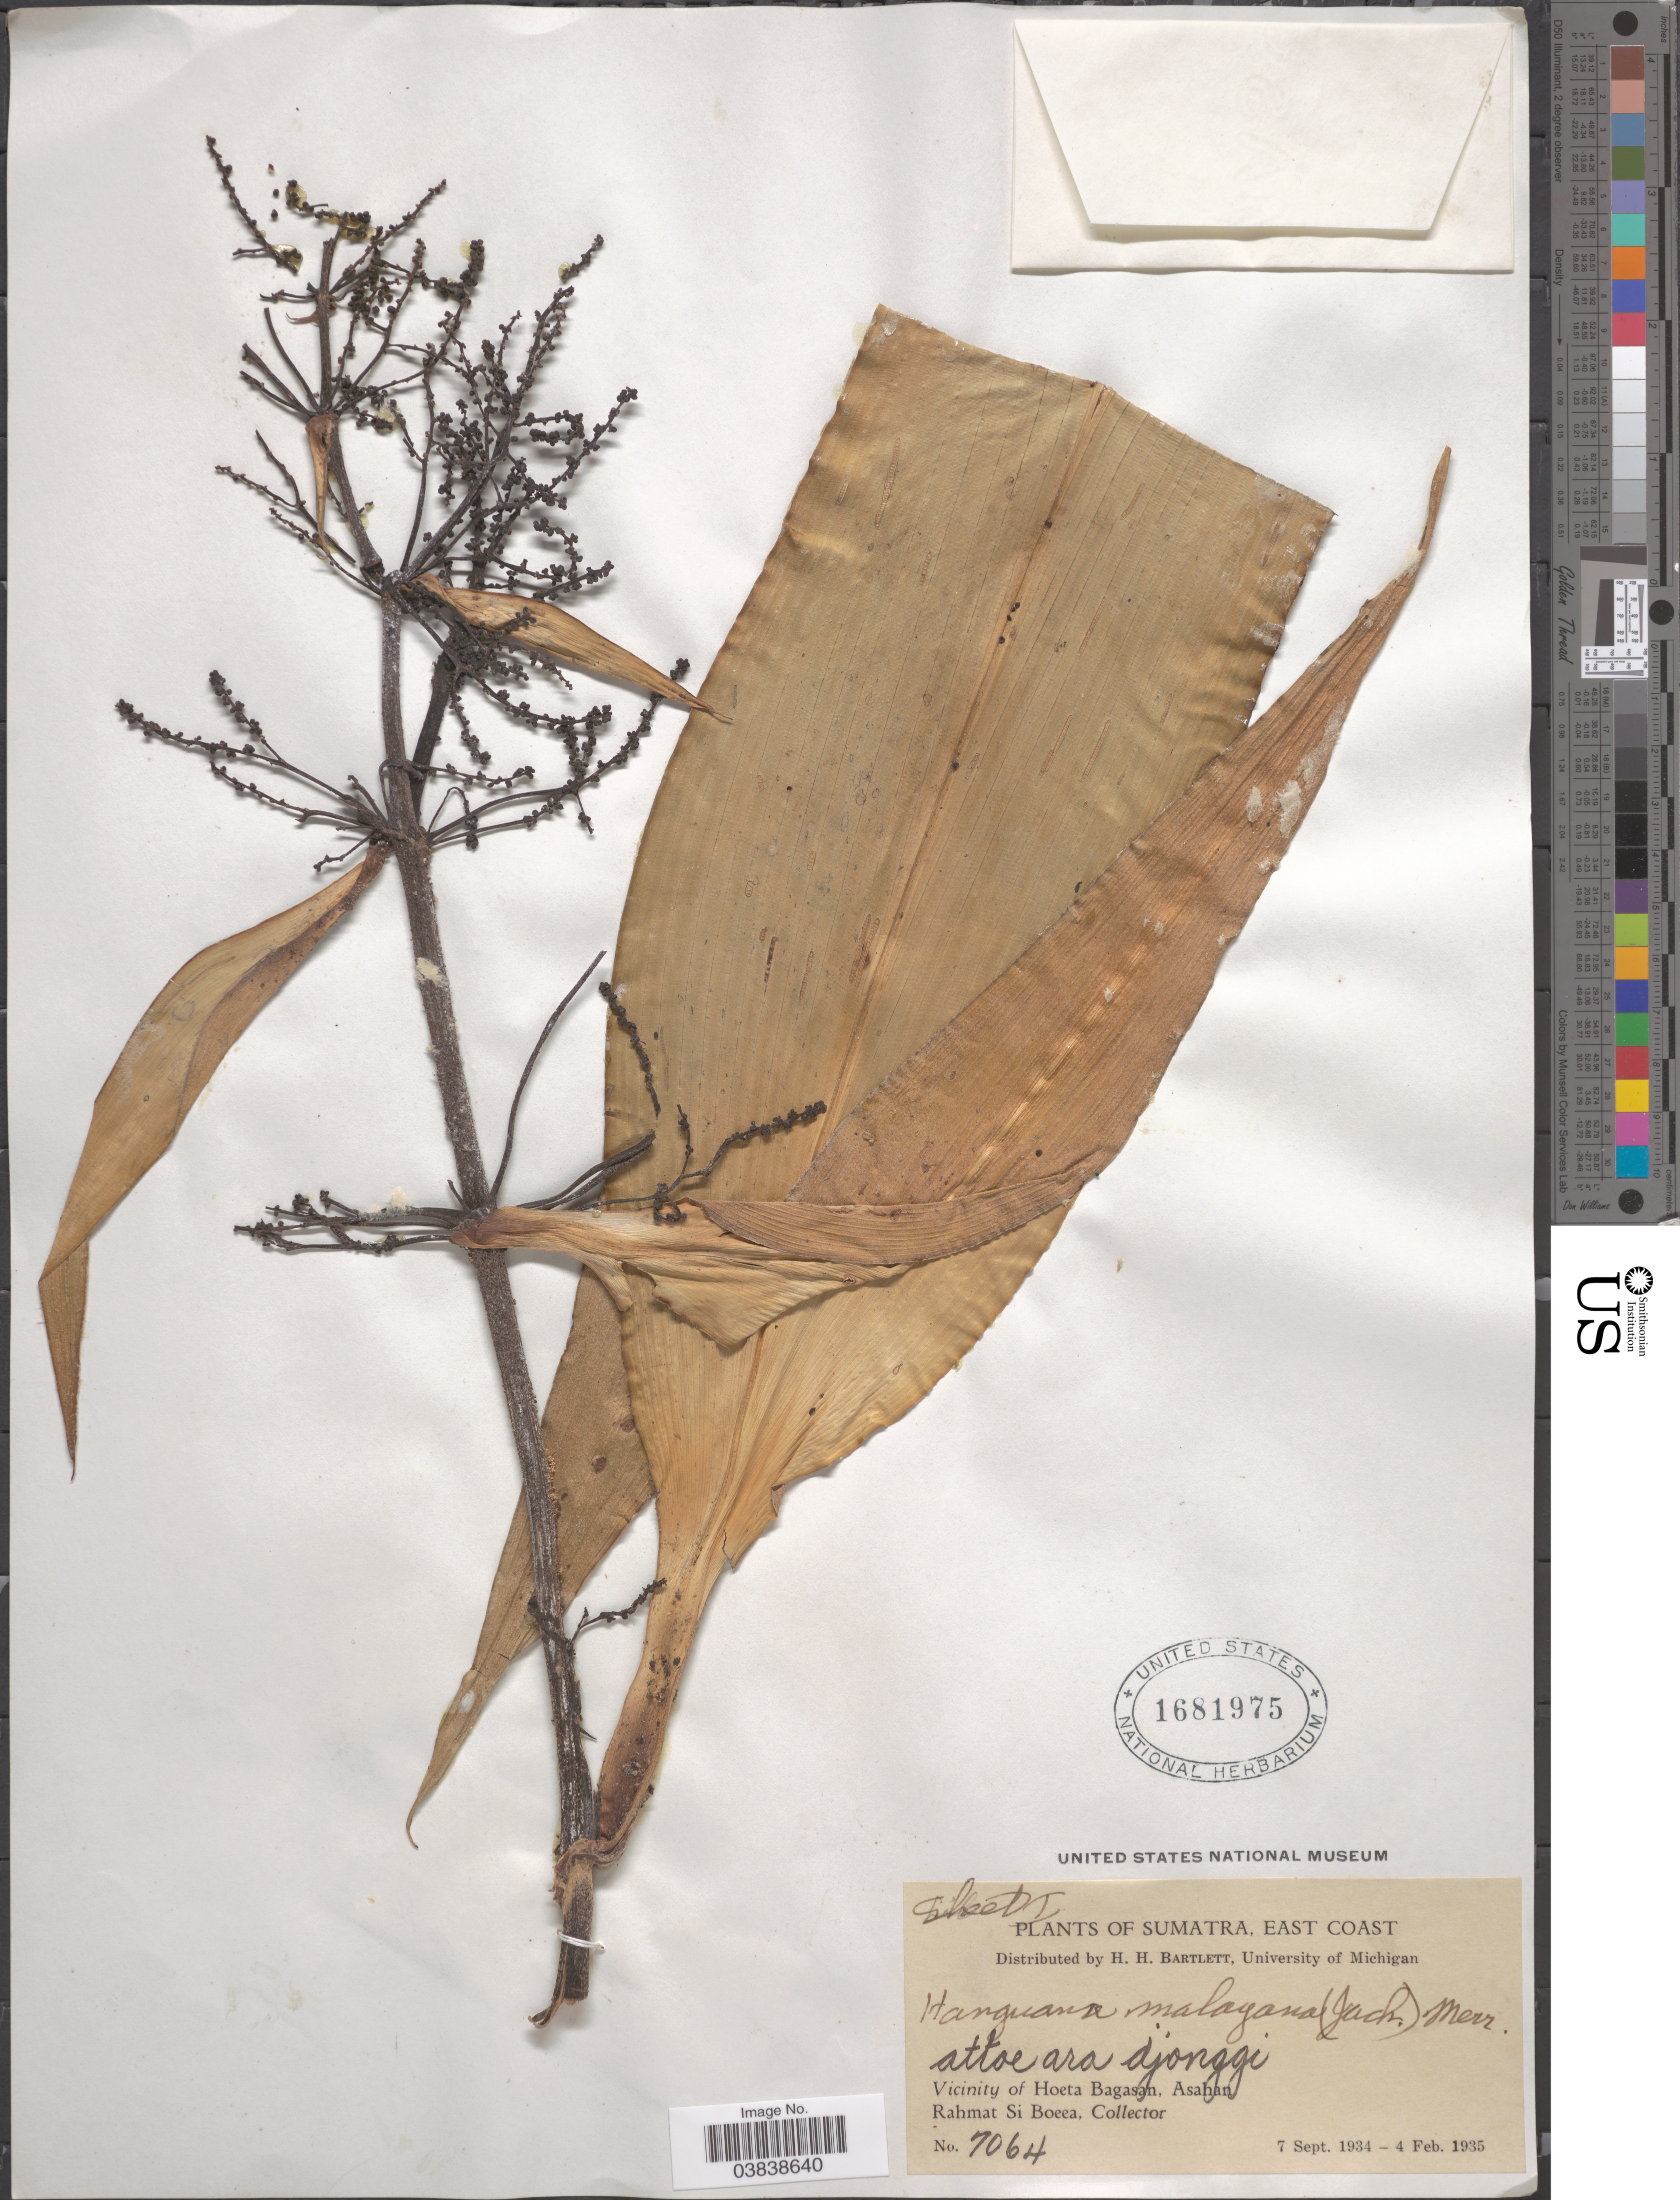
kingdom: Plantae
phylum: Tracheophyta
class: Liliopsida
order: Commelinales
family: Hanguanaceae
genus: Hanguana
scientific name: Hanguana malayana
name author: (Jack) Merr.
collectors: Rahmat Si Boeea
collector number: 7064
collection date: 1934-09-07/1935-02-04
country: Indonesia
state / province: Sumatra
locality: East Coast. Vicinity of Hoeta Bagasan, Asahan.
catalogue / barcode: US 1681975